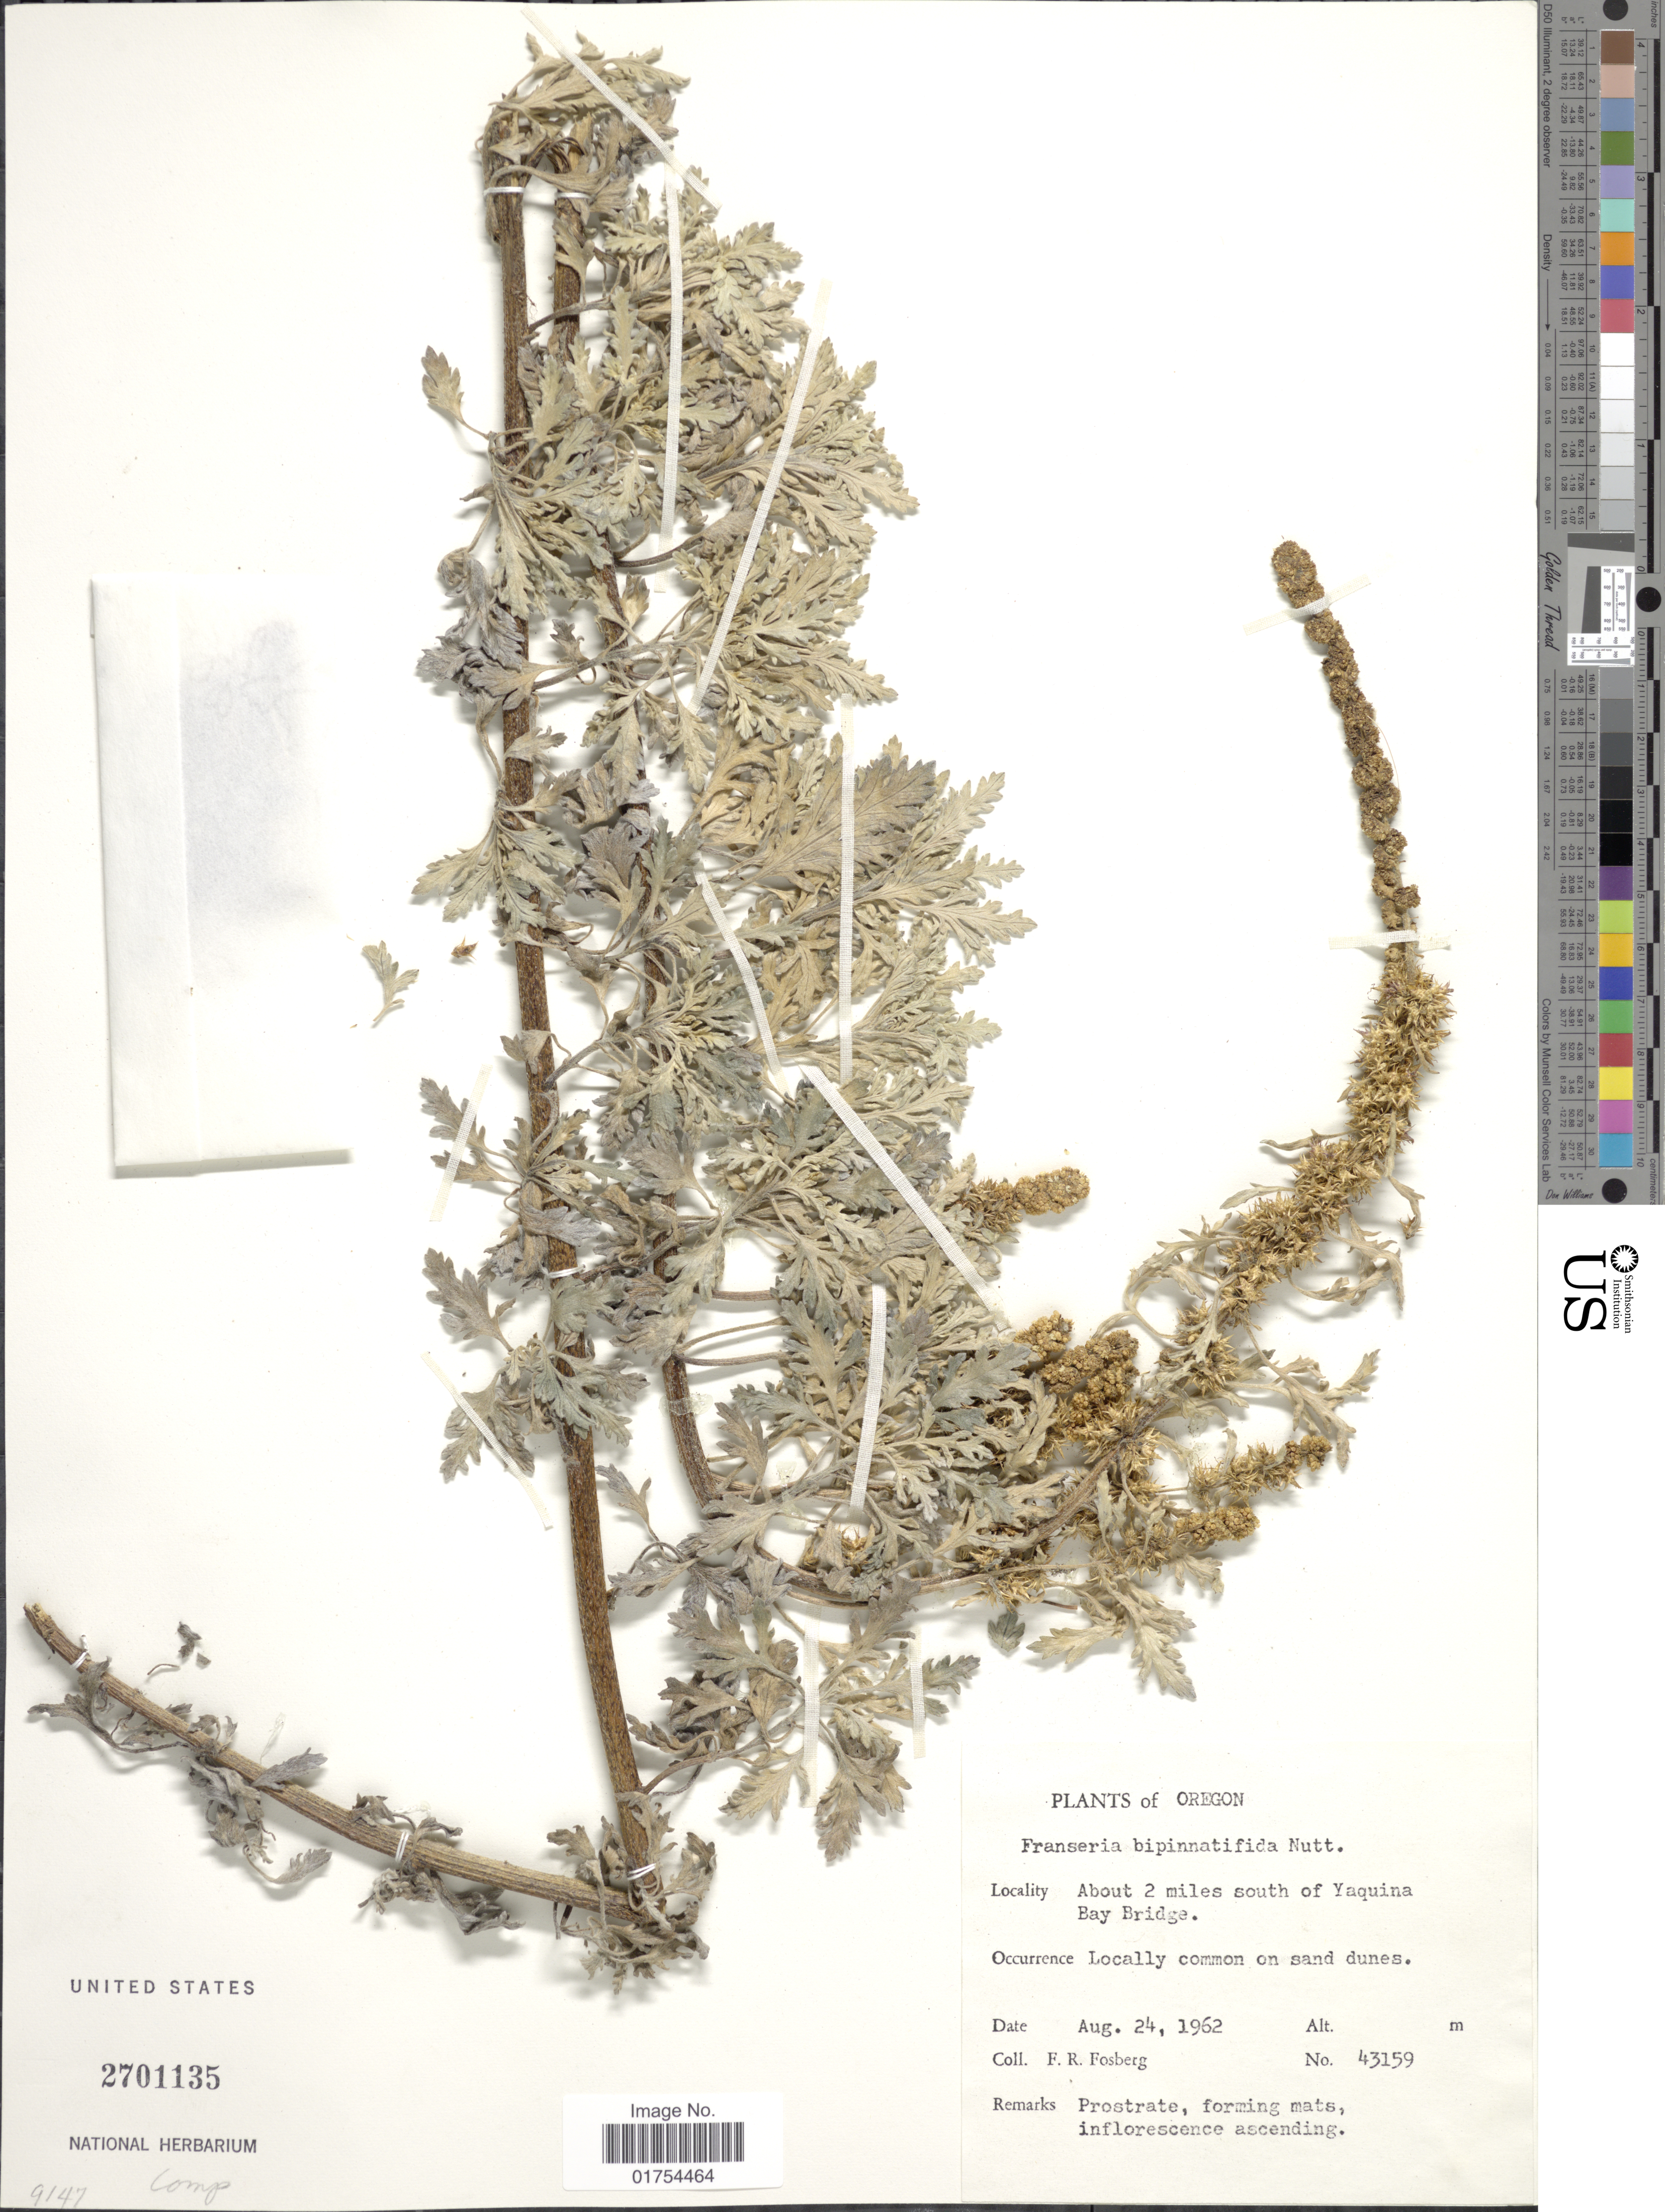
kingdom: Plantae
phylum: Tracheophyta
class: Magnoliopsida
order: Asterales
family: Asteraceae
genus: Franseria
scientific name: Franseria bipinnatifida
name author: (A. Gray) A. Gray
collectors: F. R. Fosberg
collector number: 43159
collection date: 1962-08-24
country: United States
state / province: Oregon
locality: About 2 miles south of Yaquina Bay Bridge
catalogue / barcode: US 2701135